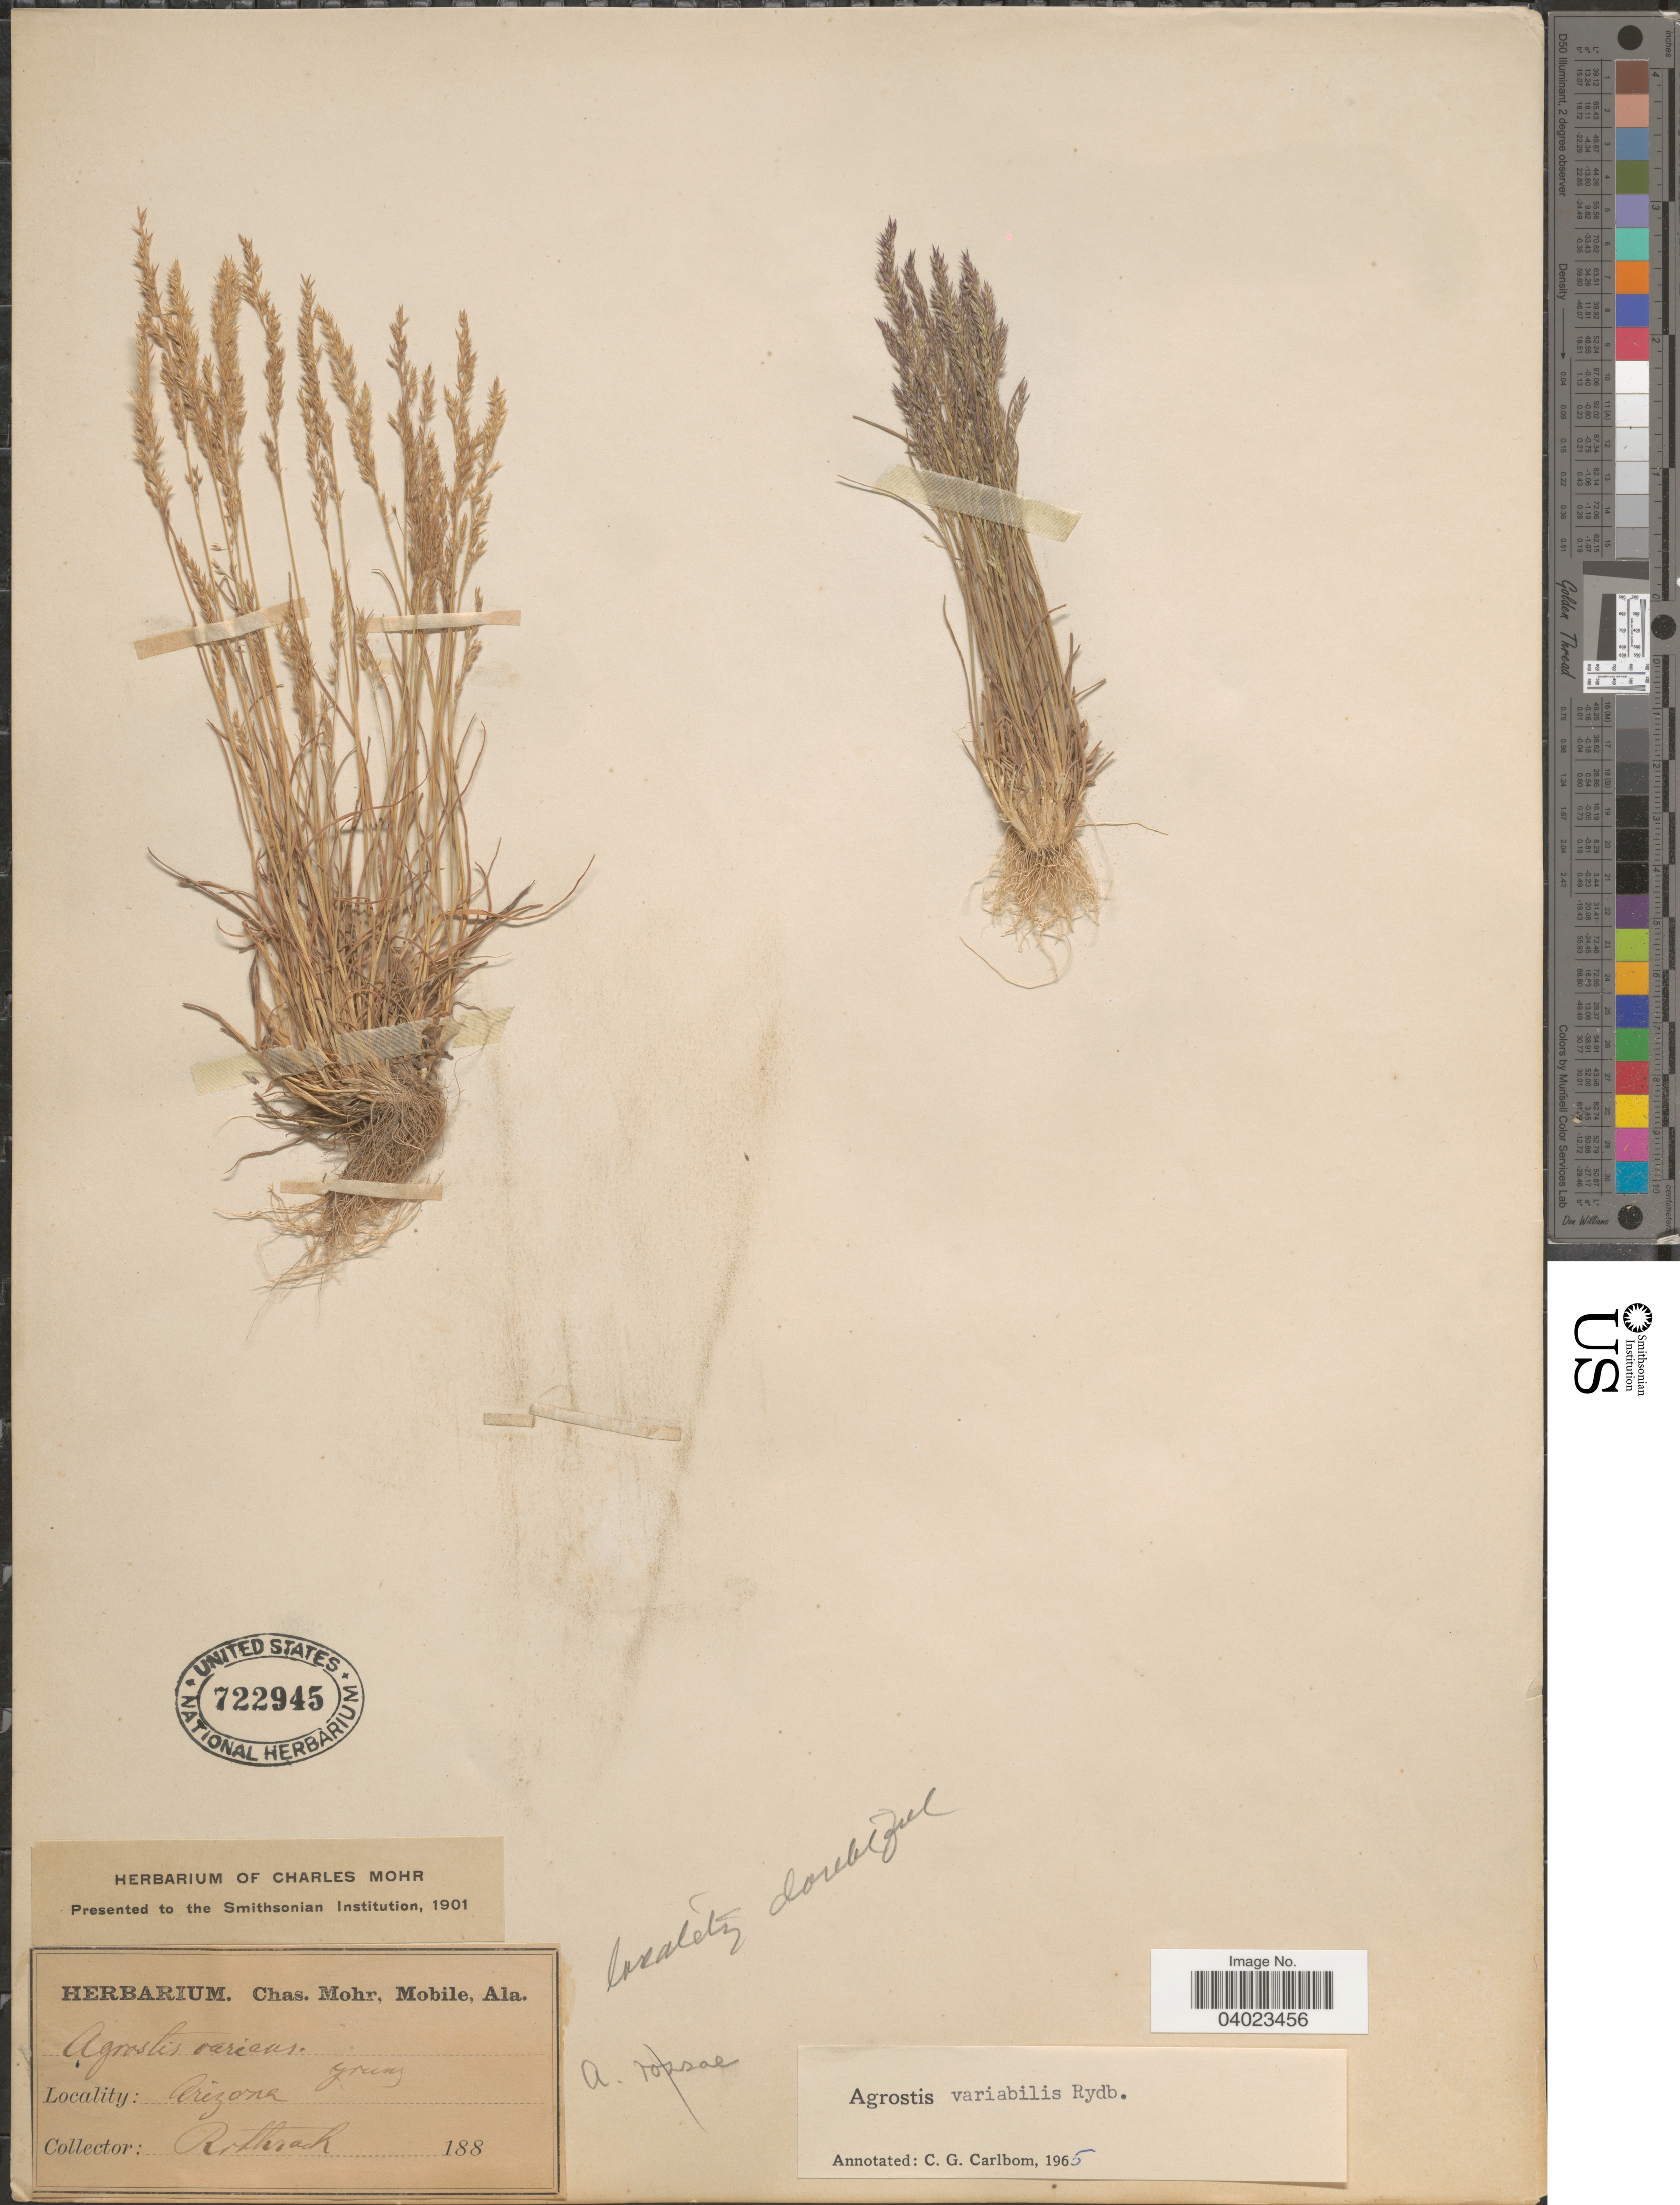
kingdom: Plantae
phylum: Tracheophyta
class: Liliopsida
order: Poales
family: Poaceae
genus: Agrostis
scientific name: Agrostis variabilis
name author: Rydb.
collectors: Rothrock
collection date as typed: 188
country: United States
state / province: Arizona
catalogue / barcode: US 722945